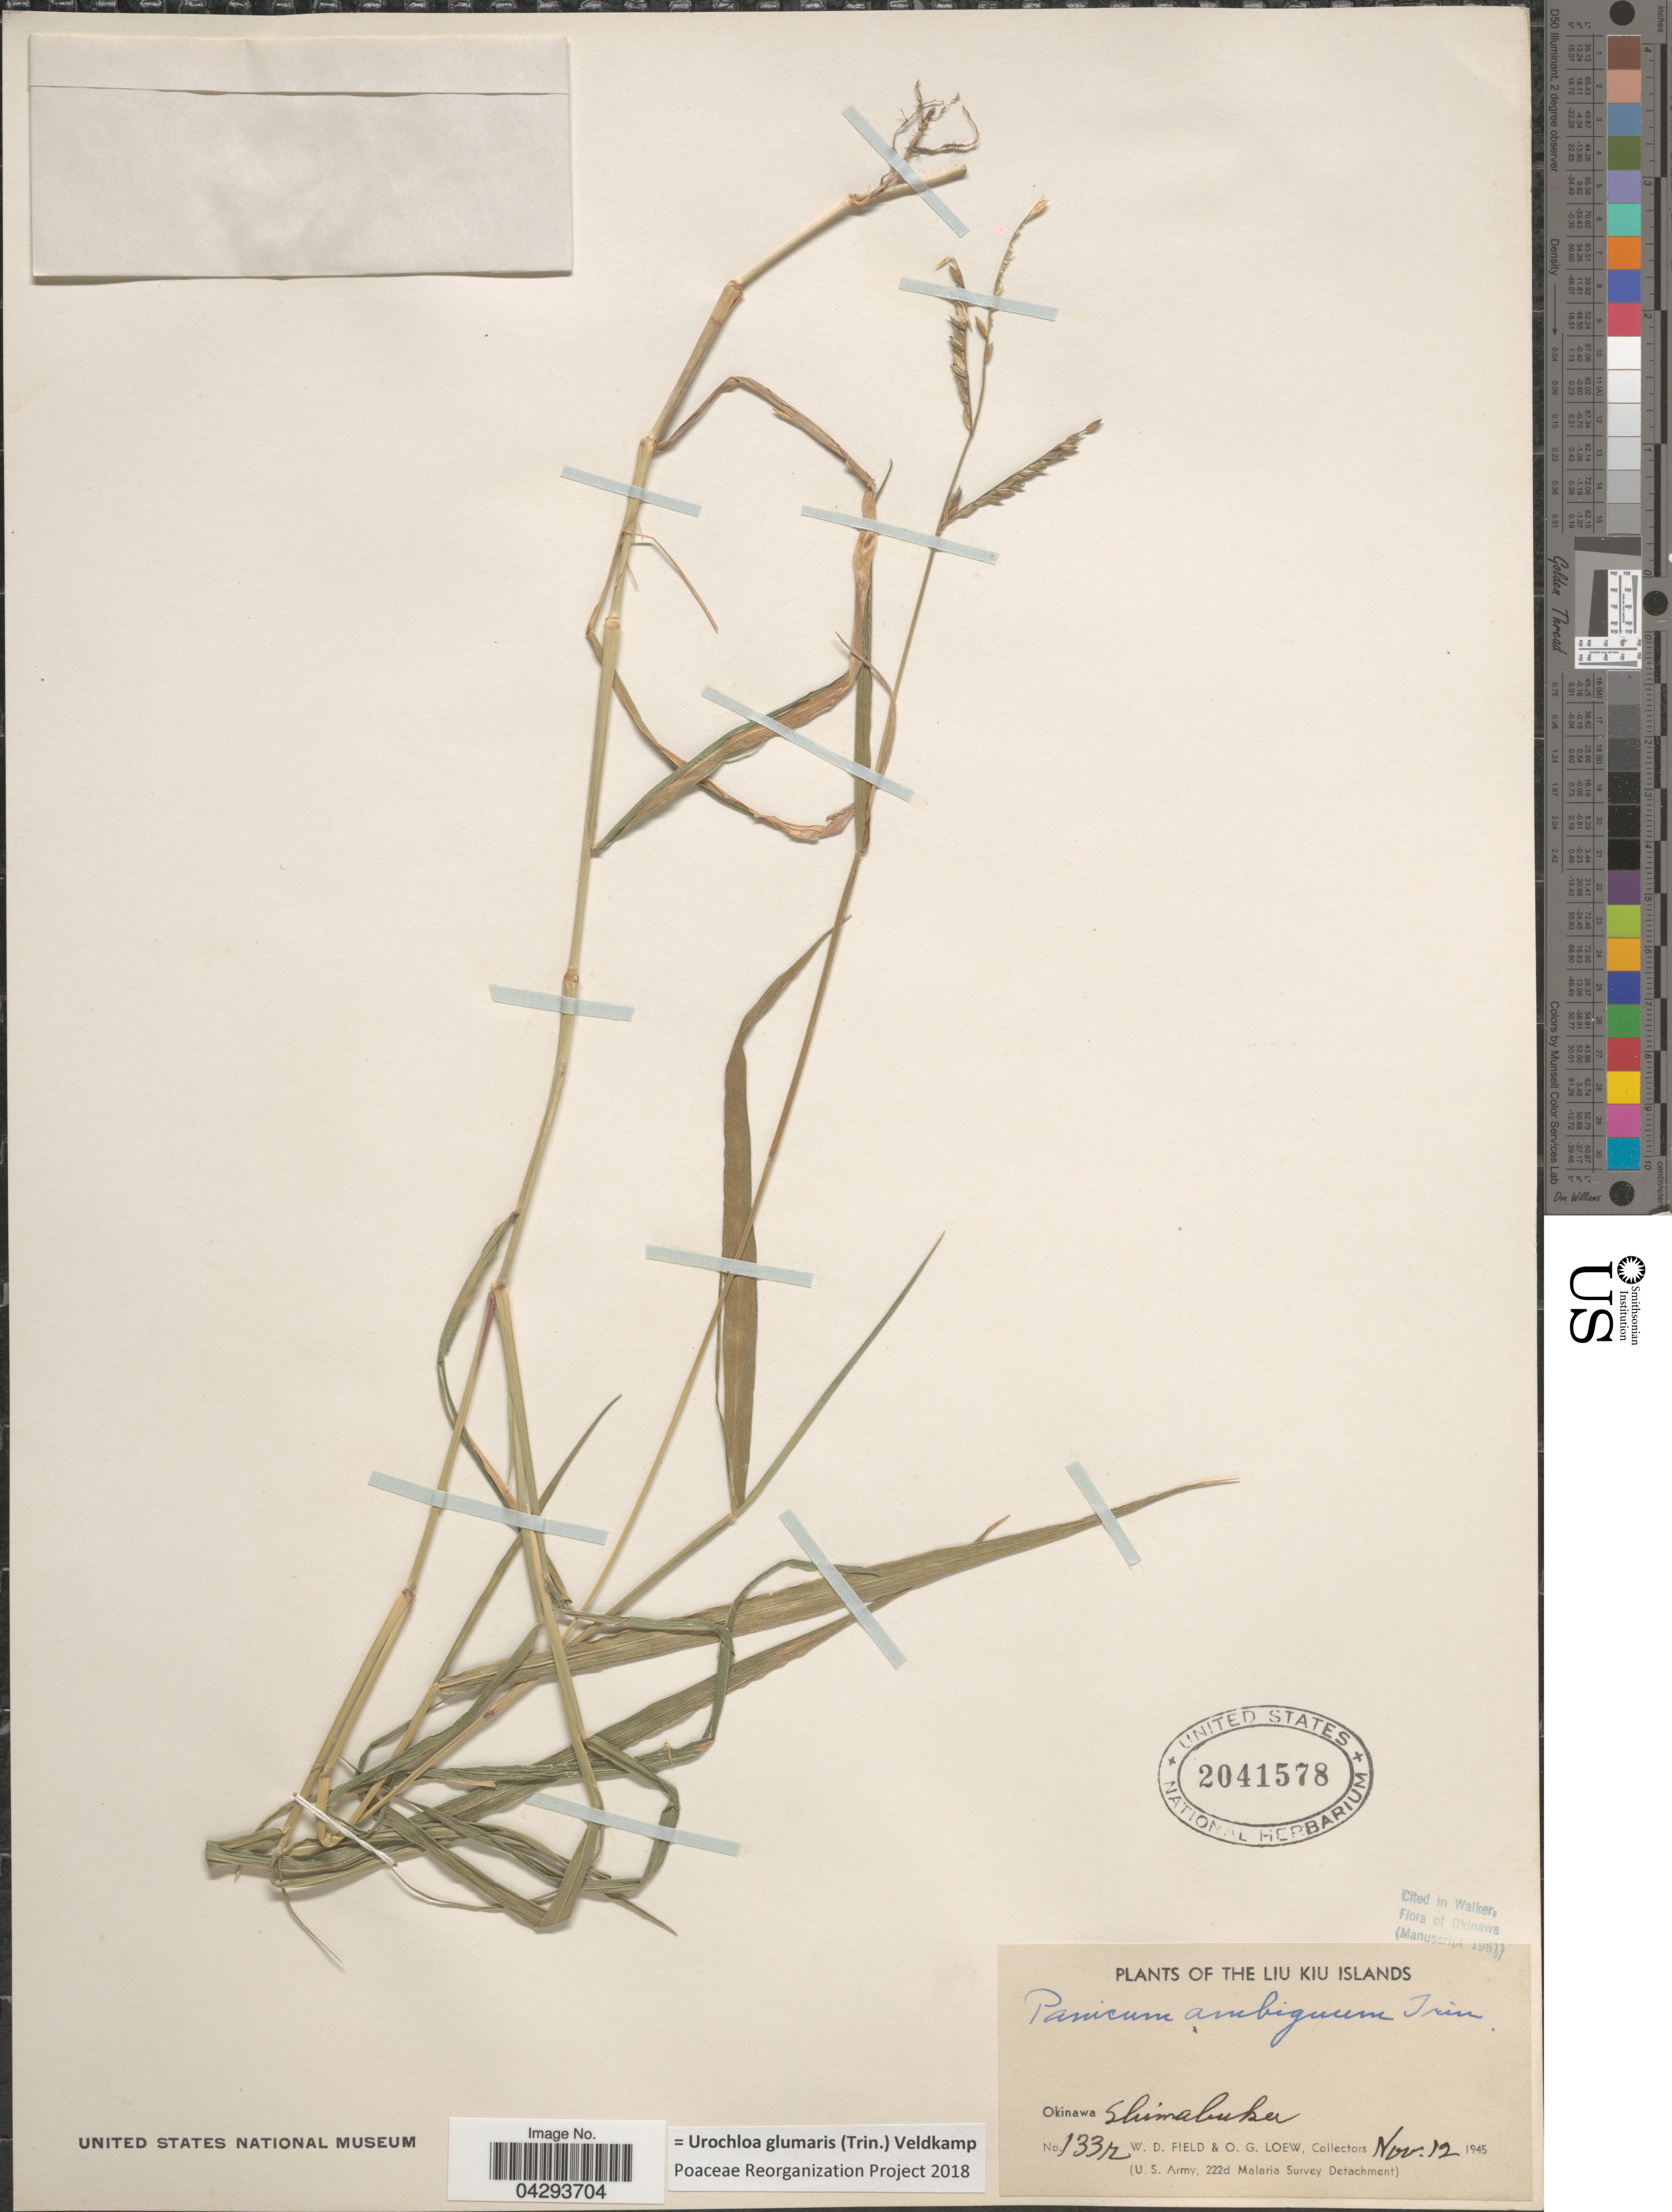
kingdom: Plantae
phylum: Tracheophyta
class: Liliopsida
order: Poales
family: Poaceae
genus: Urochloa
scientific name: Urochloa glumaris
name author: (Trin.) Veldkamp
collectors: W. D. Field & O. G. Loew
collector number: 133r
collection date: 1945-11-12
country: Japan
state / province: Okinawa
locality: Liu Kiu Islands. Okinawa Shimabuku. (U.S. Army, 222d Malaria Survey Detachment).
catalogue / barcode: US 2041578